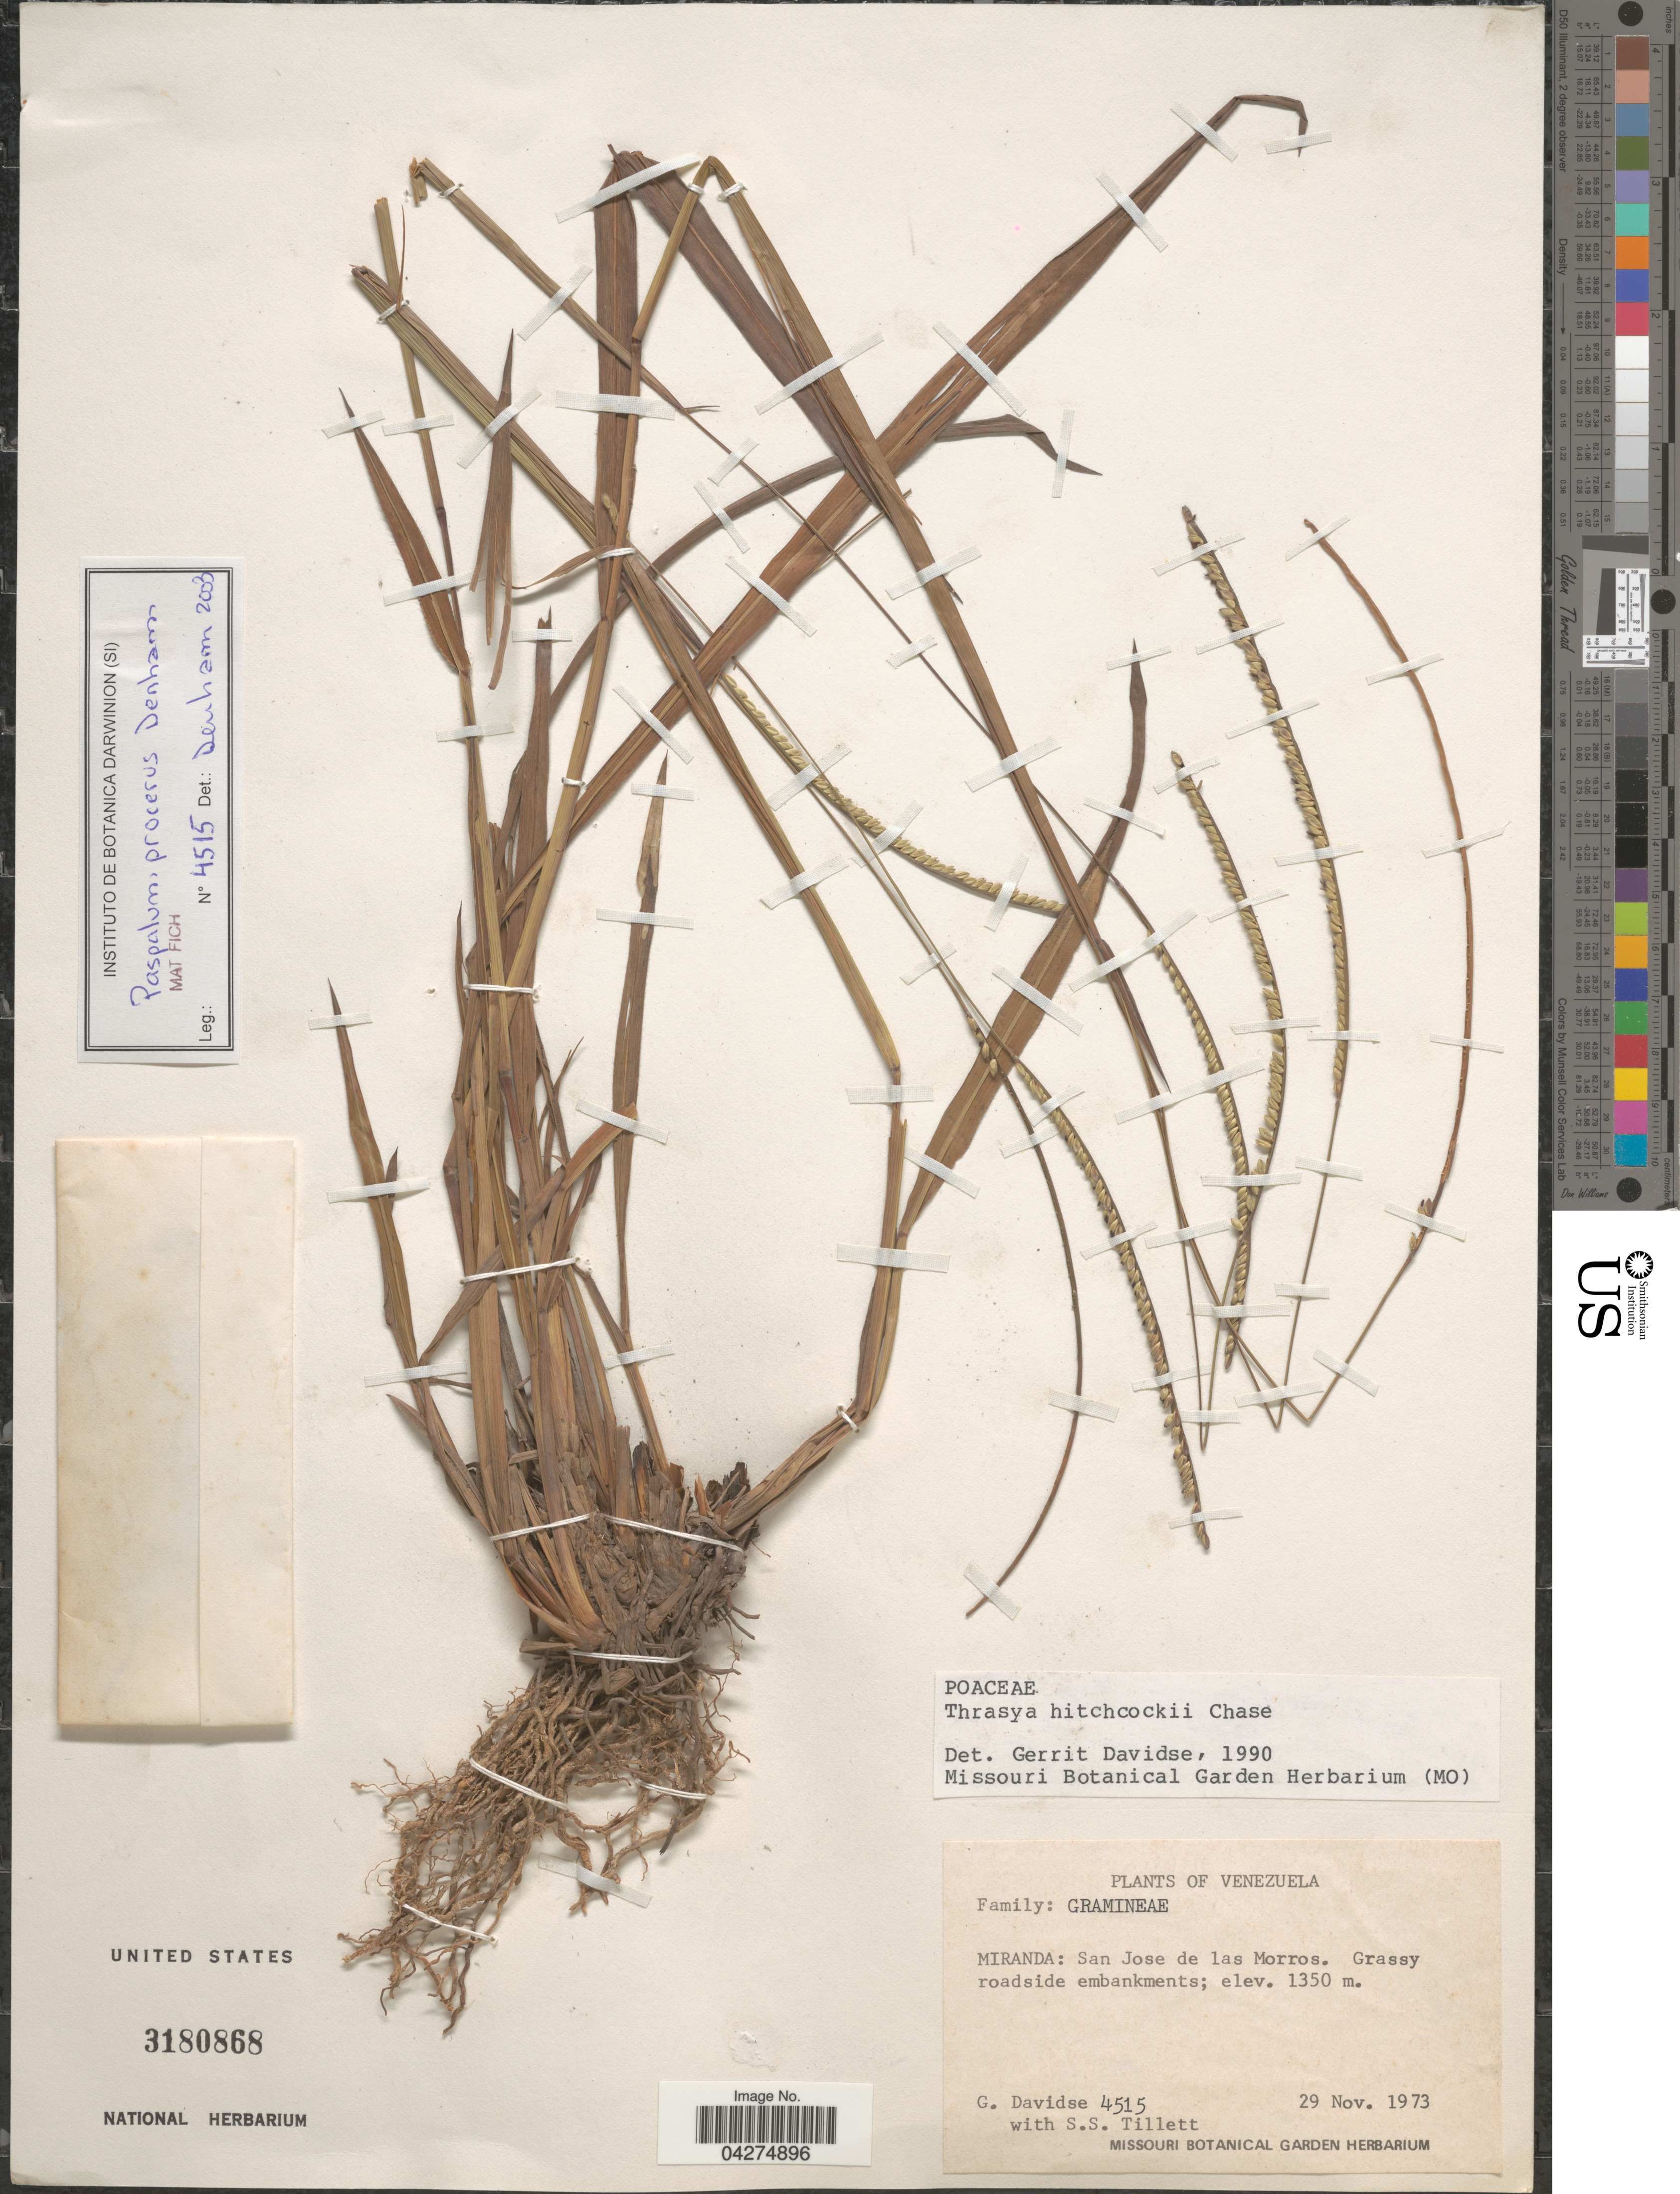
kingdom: Plantae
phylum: Tracheophyta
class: Liliopsida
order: Poales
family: Poaceae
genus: Paspalum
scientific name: Paspalum procerum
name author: S. Denham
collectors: G. Davidse & S. S. Tillett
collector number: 4515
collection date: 1973-11-29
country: Venezuela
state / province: Miranda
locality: San Jose de las Morros.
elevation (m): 1350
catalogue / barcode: US 3180868